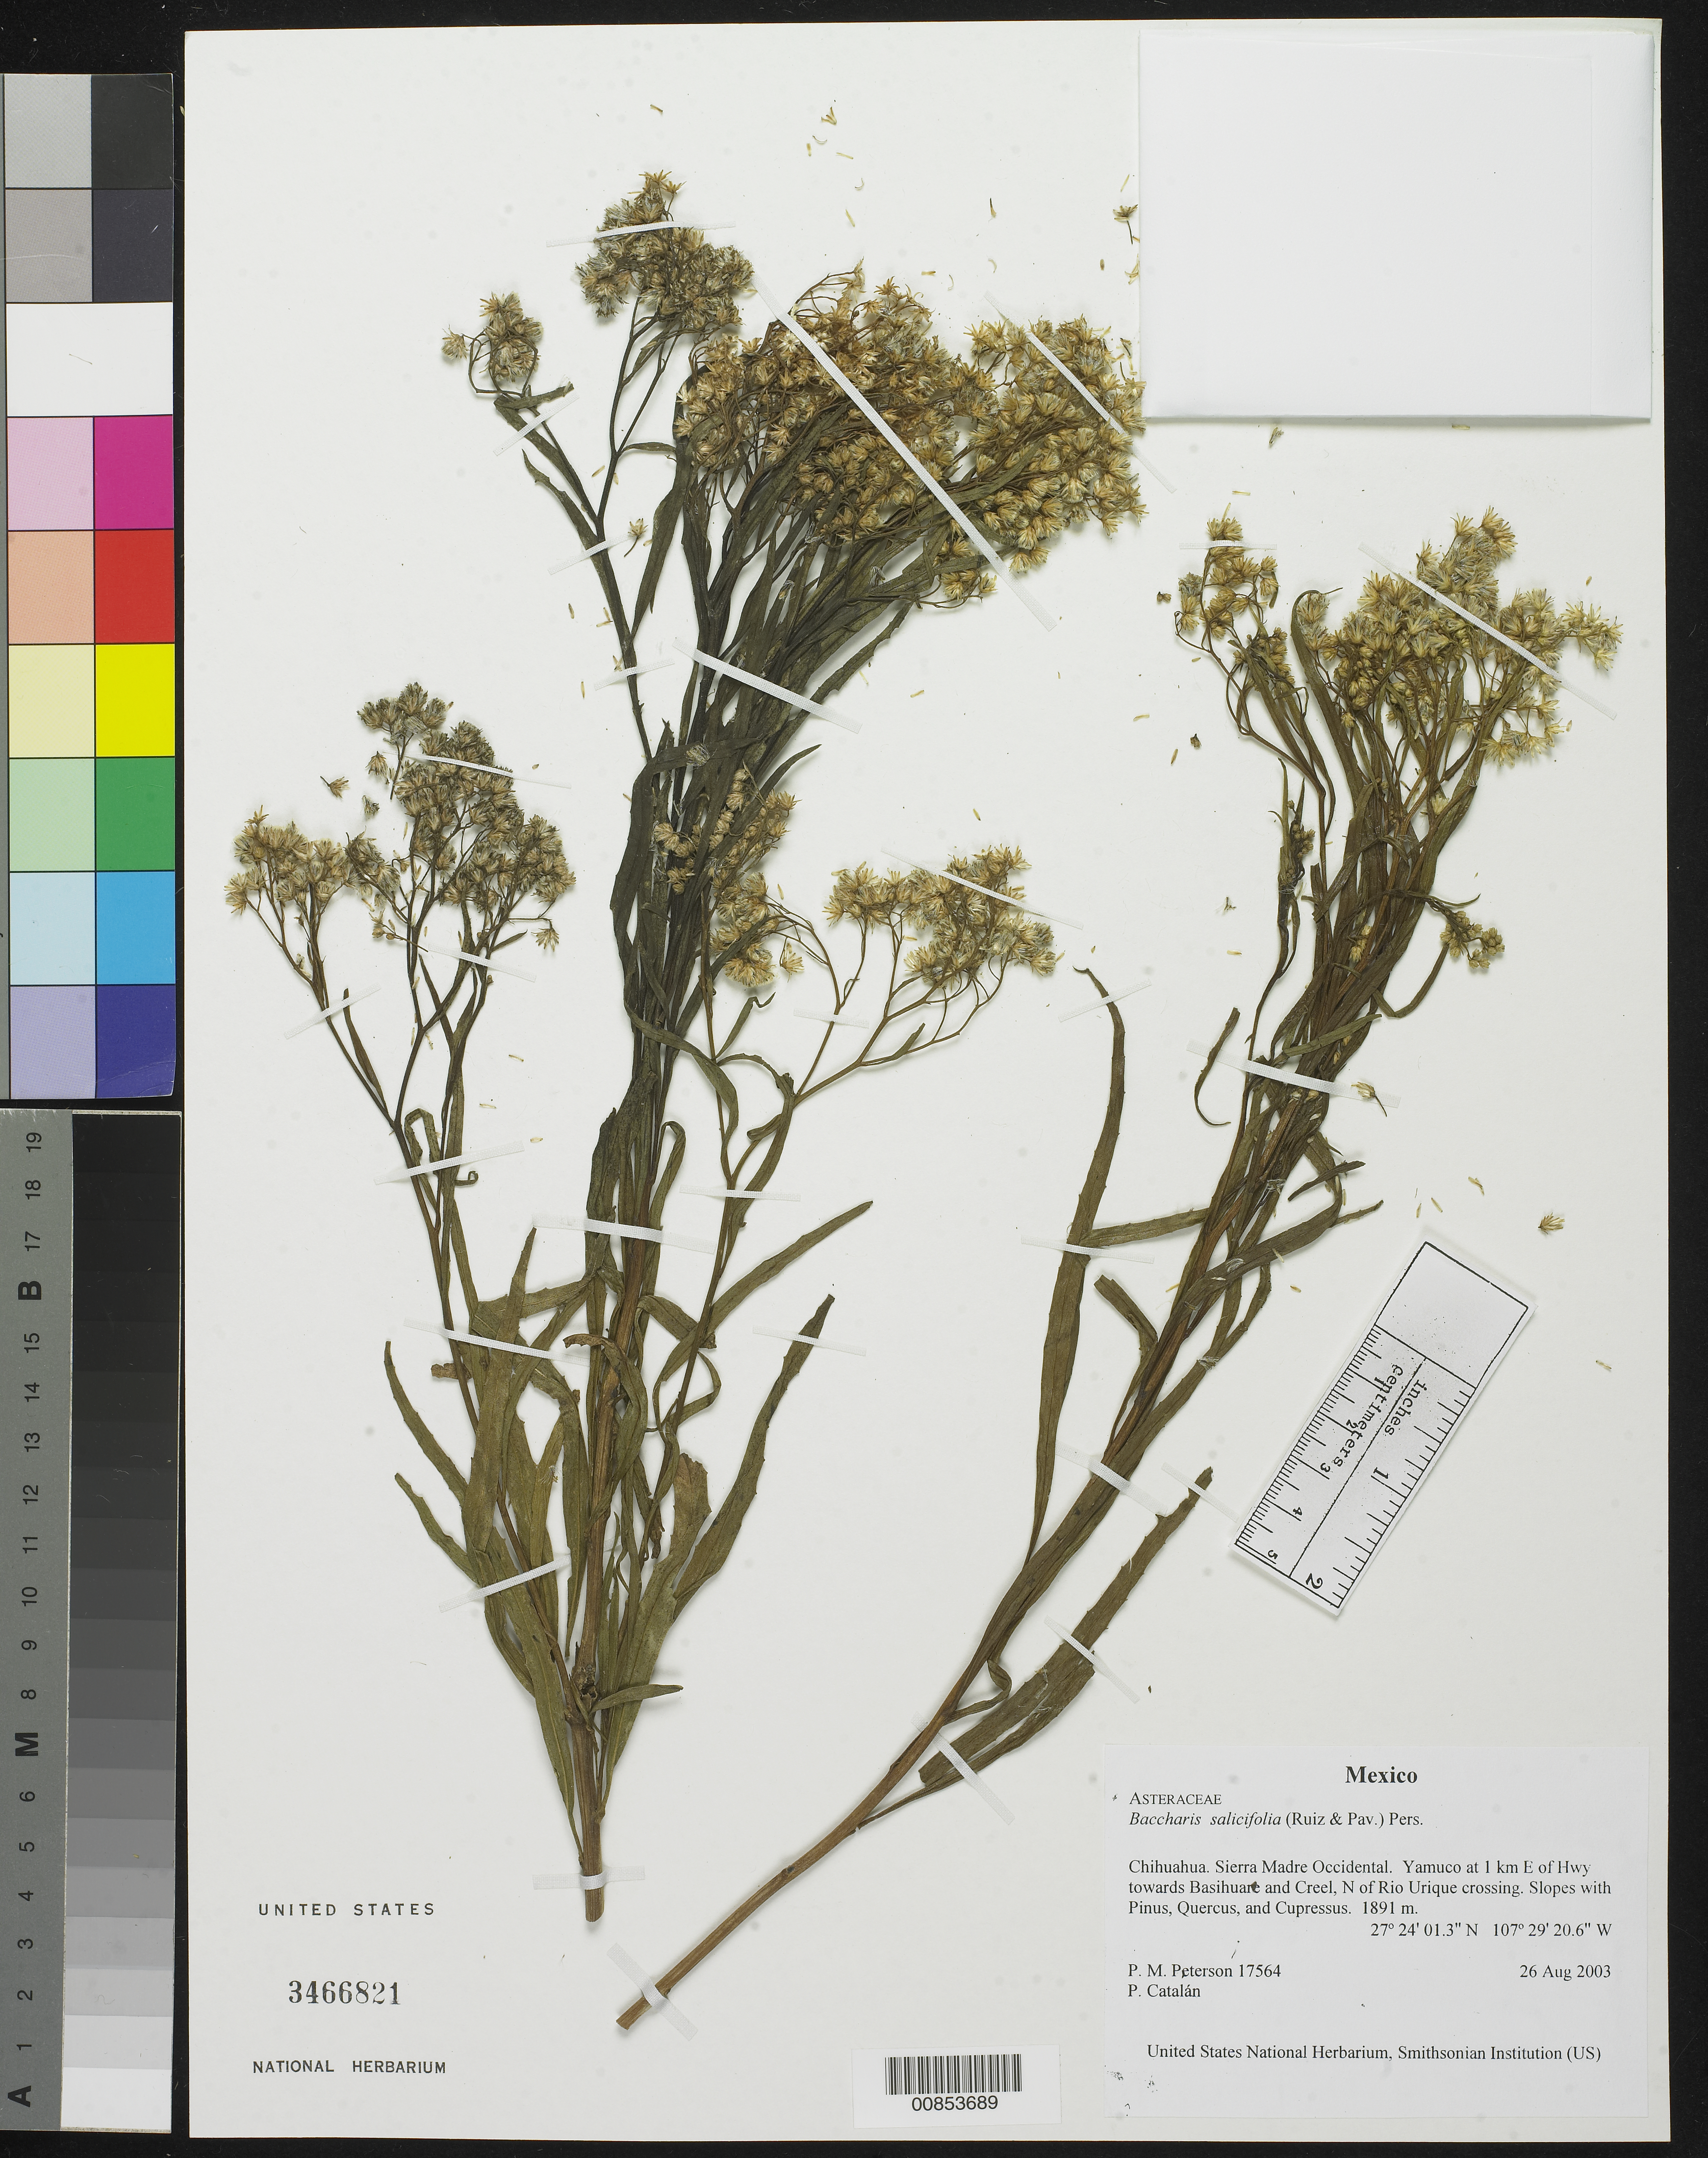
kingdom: Plantae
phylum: Tracheophyta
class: Magnoliopsida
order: Asterales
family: Asteraceae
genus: Baccharis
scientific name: Baccharis salicifolia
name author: (Ruiz & Pav.) Pers.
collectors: P. M. Peterson & P. Catalán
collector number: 17564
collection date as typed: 26 Aug 2003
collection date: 2003-08-26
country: Mexico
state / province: Chihuahua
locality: Sierra Madre Occidental. Yamuco at 1 km. E of Hwy towards Basihuare and Creel, N of Río Urique crossing.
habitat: Slopes with Pinus, Quercus and Cupressus.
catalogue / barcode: US 3466821